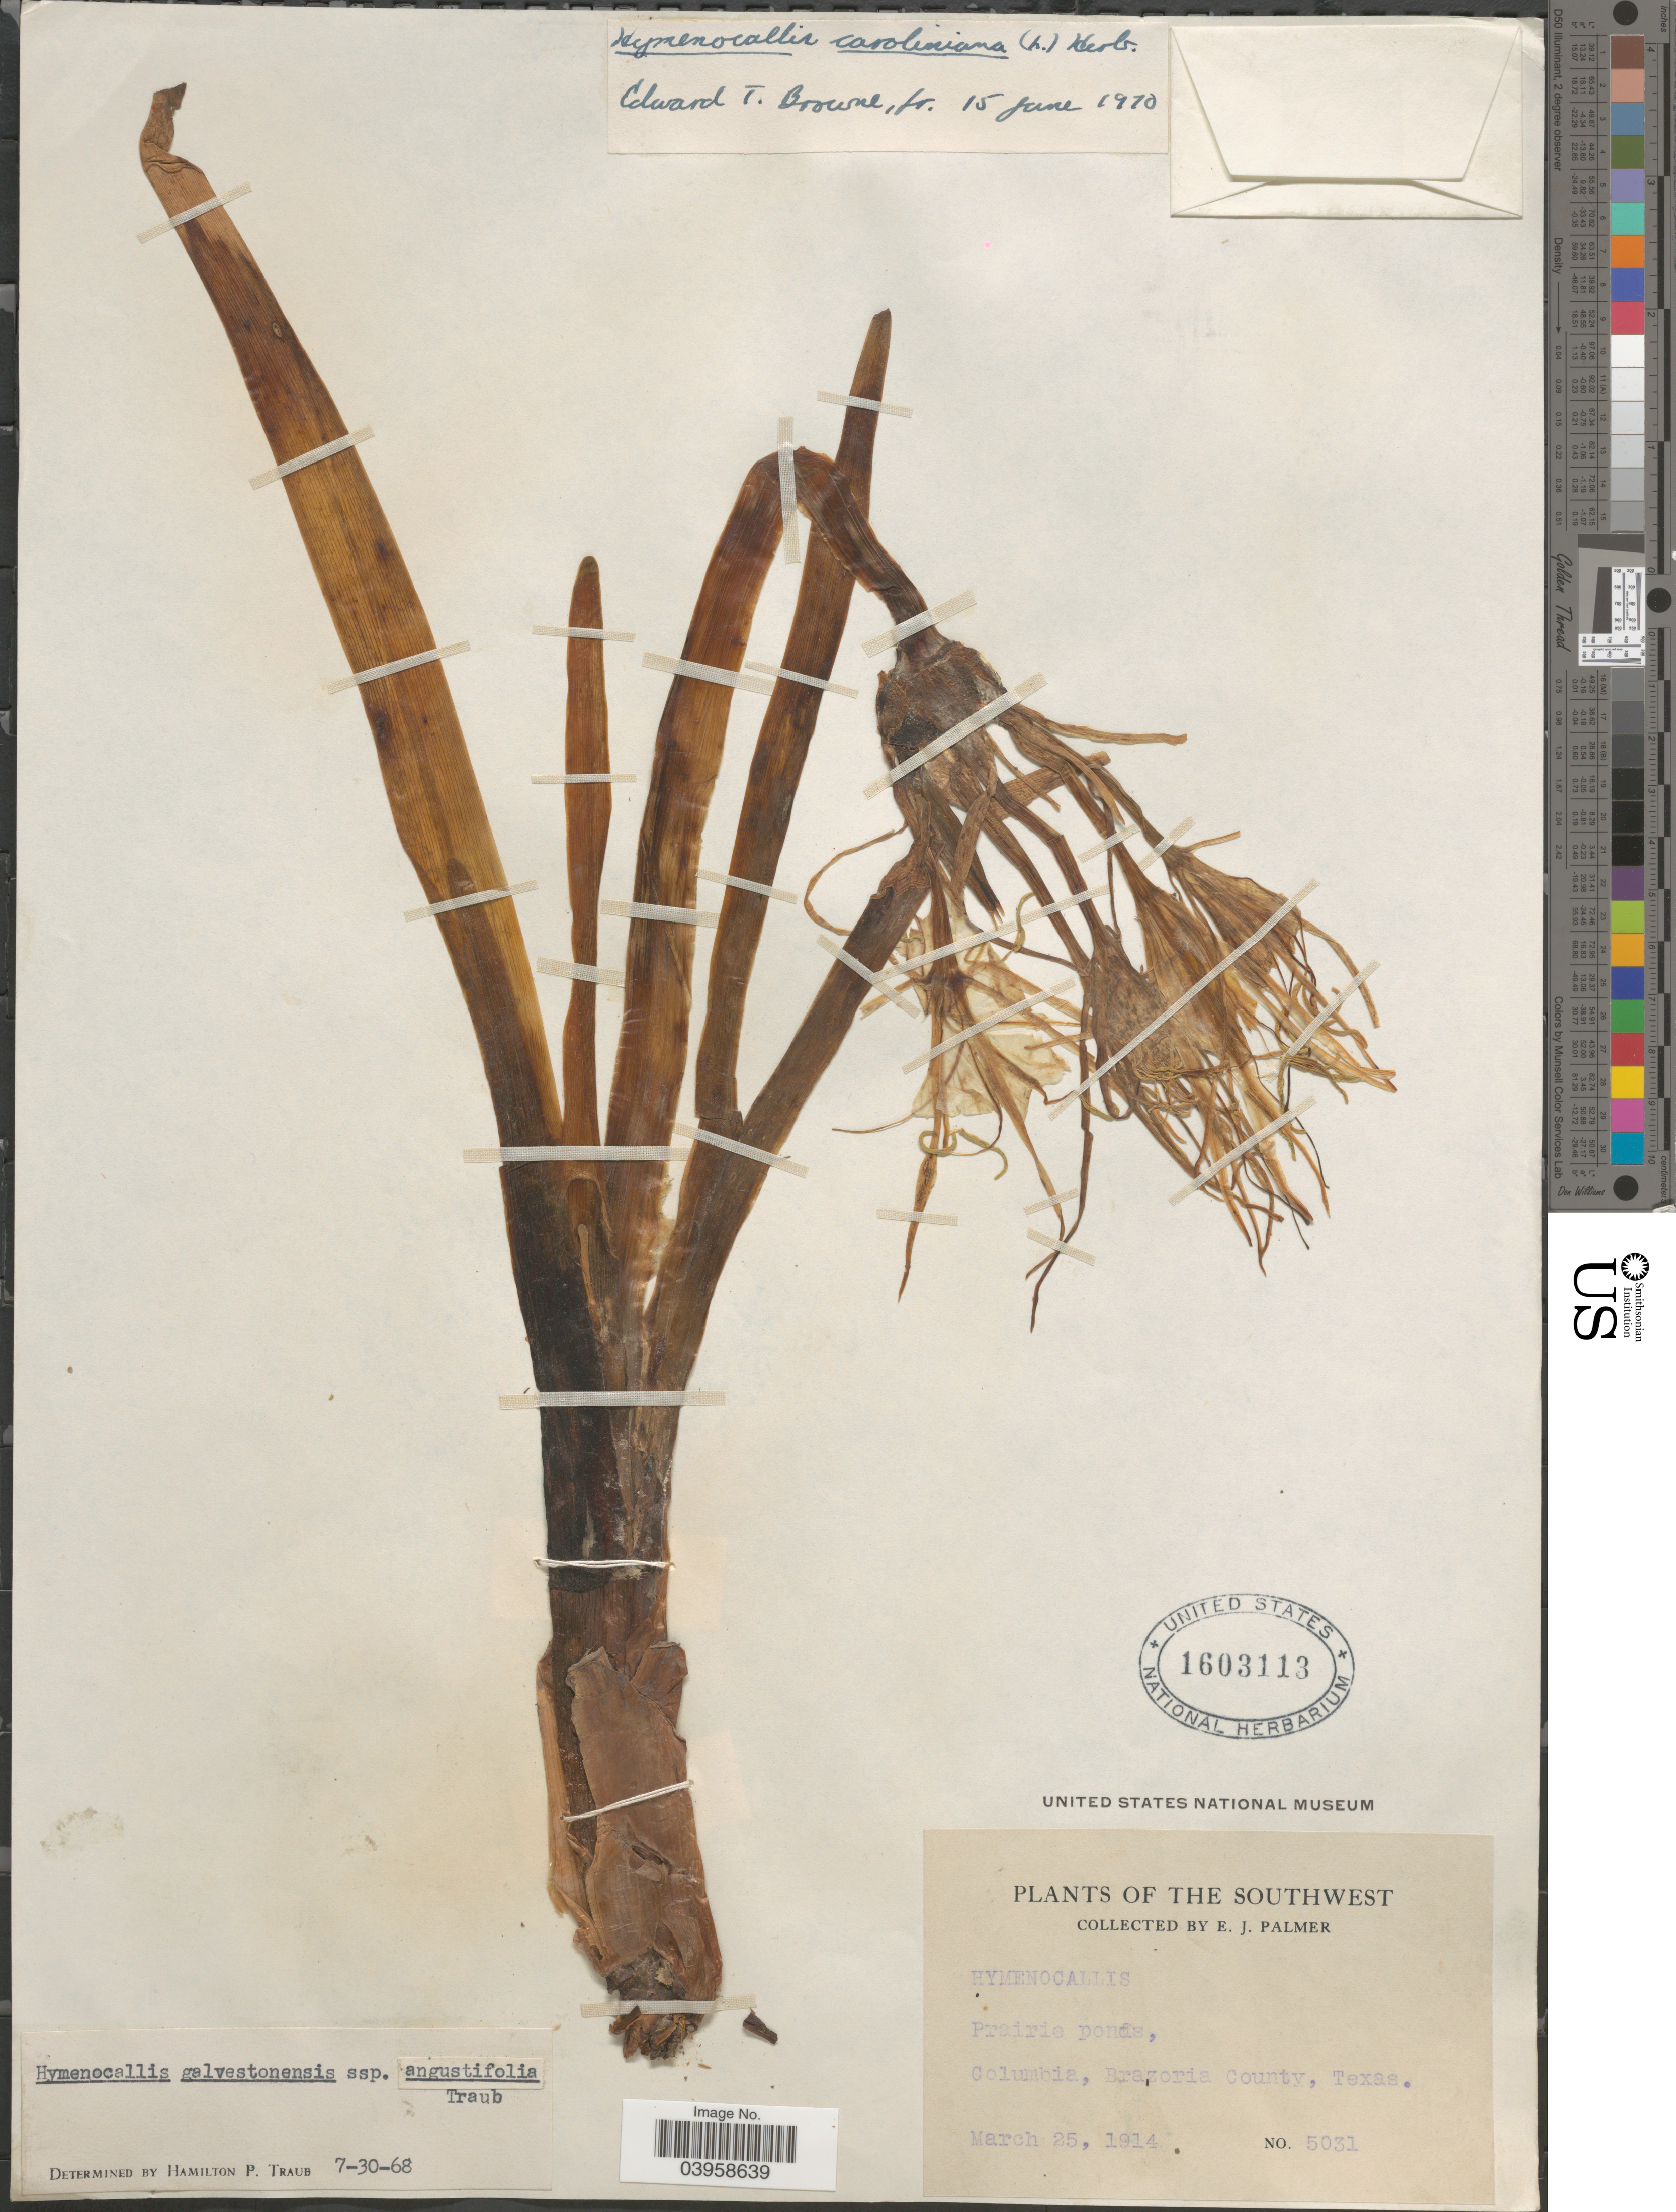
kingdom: Plantae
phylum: Tracheophyta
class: Liliopsida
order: Asparagales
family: Amaryllidaceae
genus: Hymenocallis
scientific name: Hymenocallis caroliniana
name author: (L.) Herb.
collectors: E. J. Palmer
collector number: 5031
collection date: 1914-03-25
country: United States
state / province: Texas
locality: The Southwest. Columbia, Brazoria County.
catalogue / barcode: US 1603113